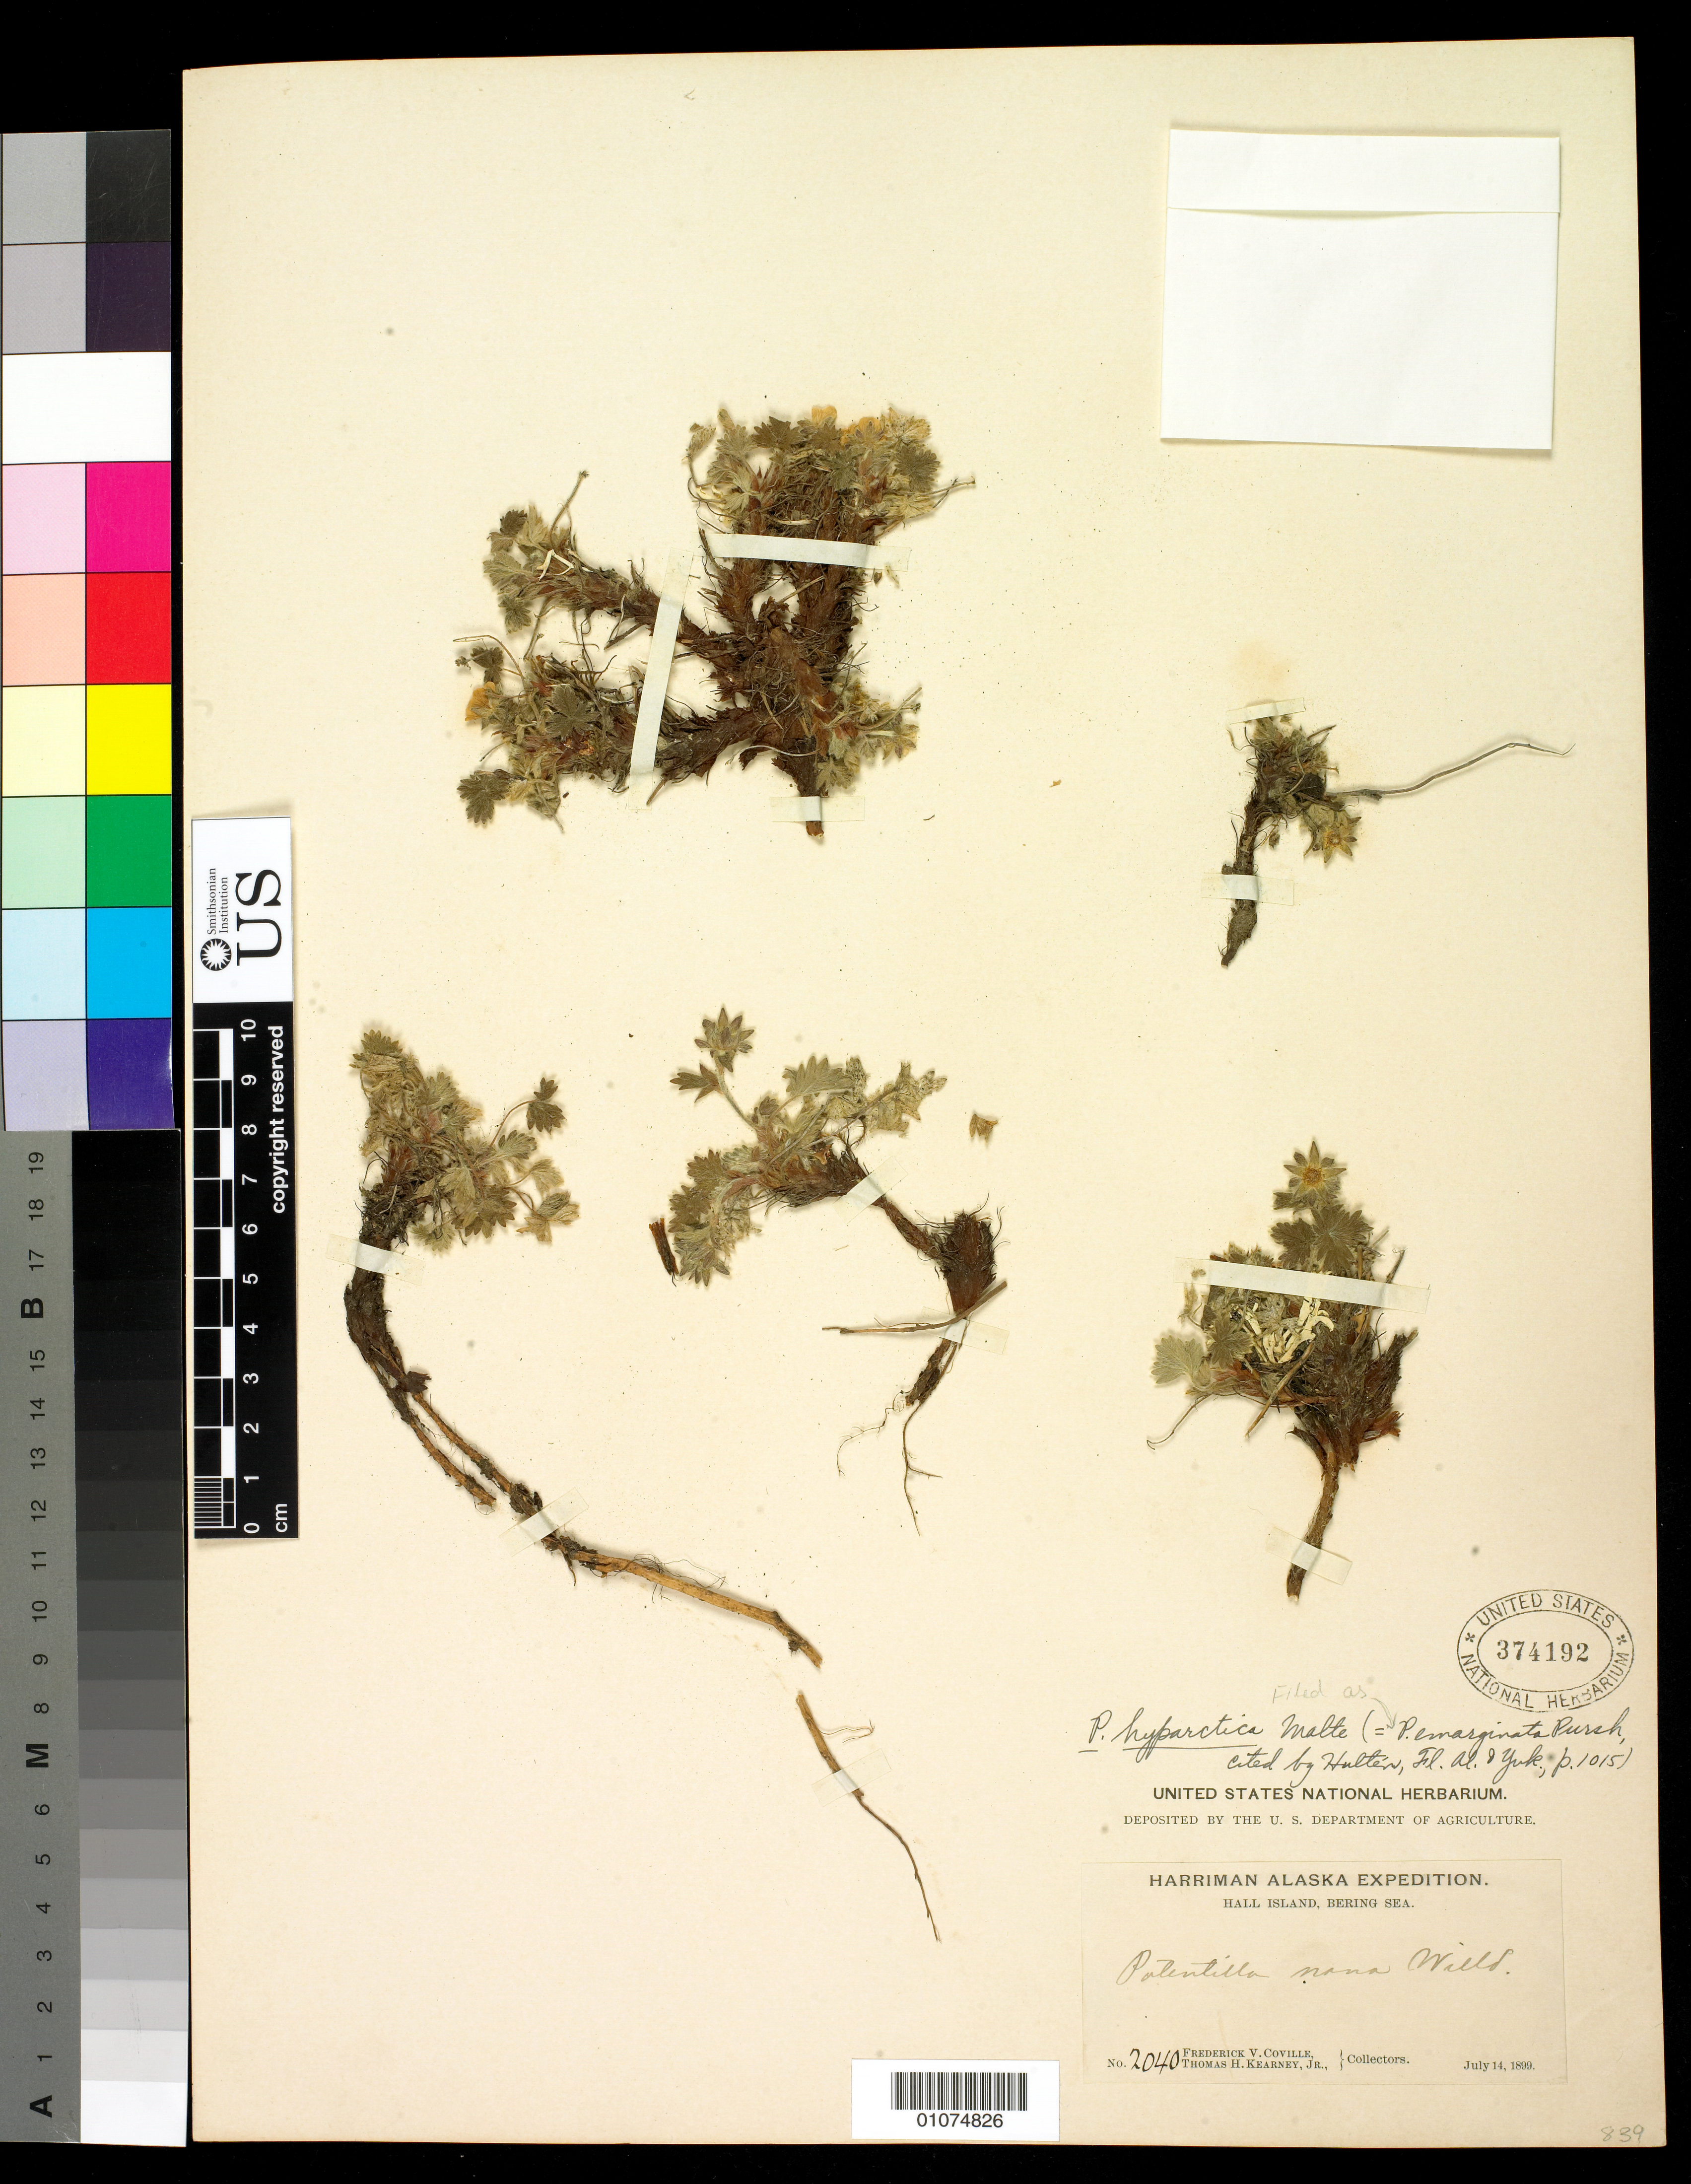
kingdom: Plantae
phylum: Tracheophyta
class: Magnoliopsida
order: Rosales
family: Rosaceae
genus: Potentilla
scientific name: Potentilla hyparctica subsp. hyparctica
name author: Malte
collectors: F. V. Coville & T. H. Kearney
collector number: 2040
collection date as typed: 14 Jul 1899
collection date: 1899-07-14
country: United States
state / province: Alaska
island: Hall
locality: Bering Sea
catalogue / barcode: US 374192